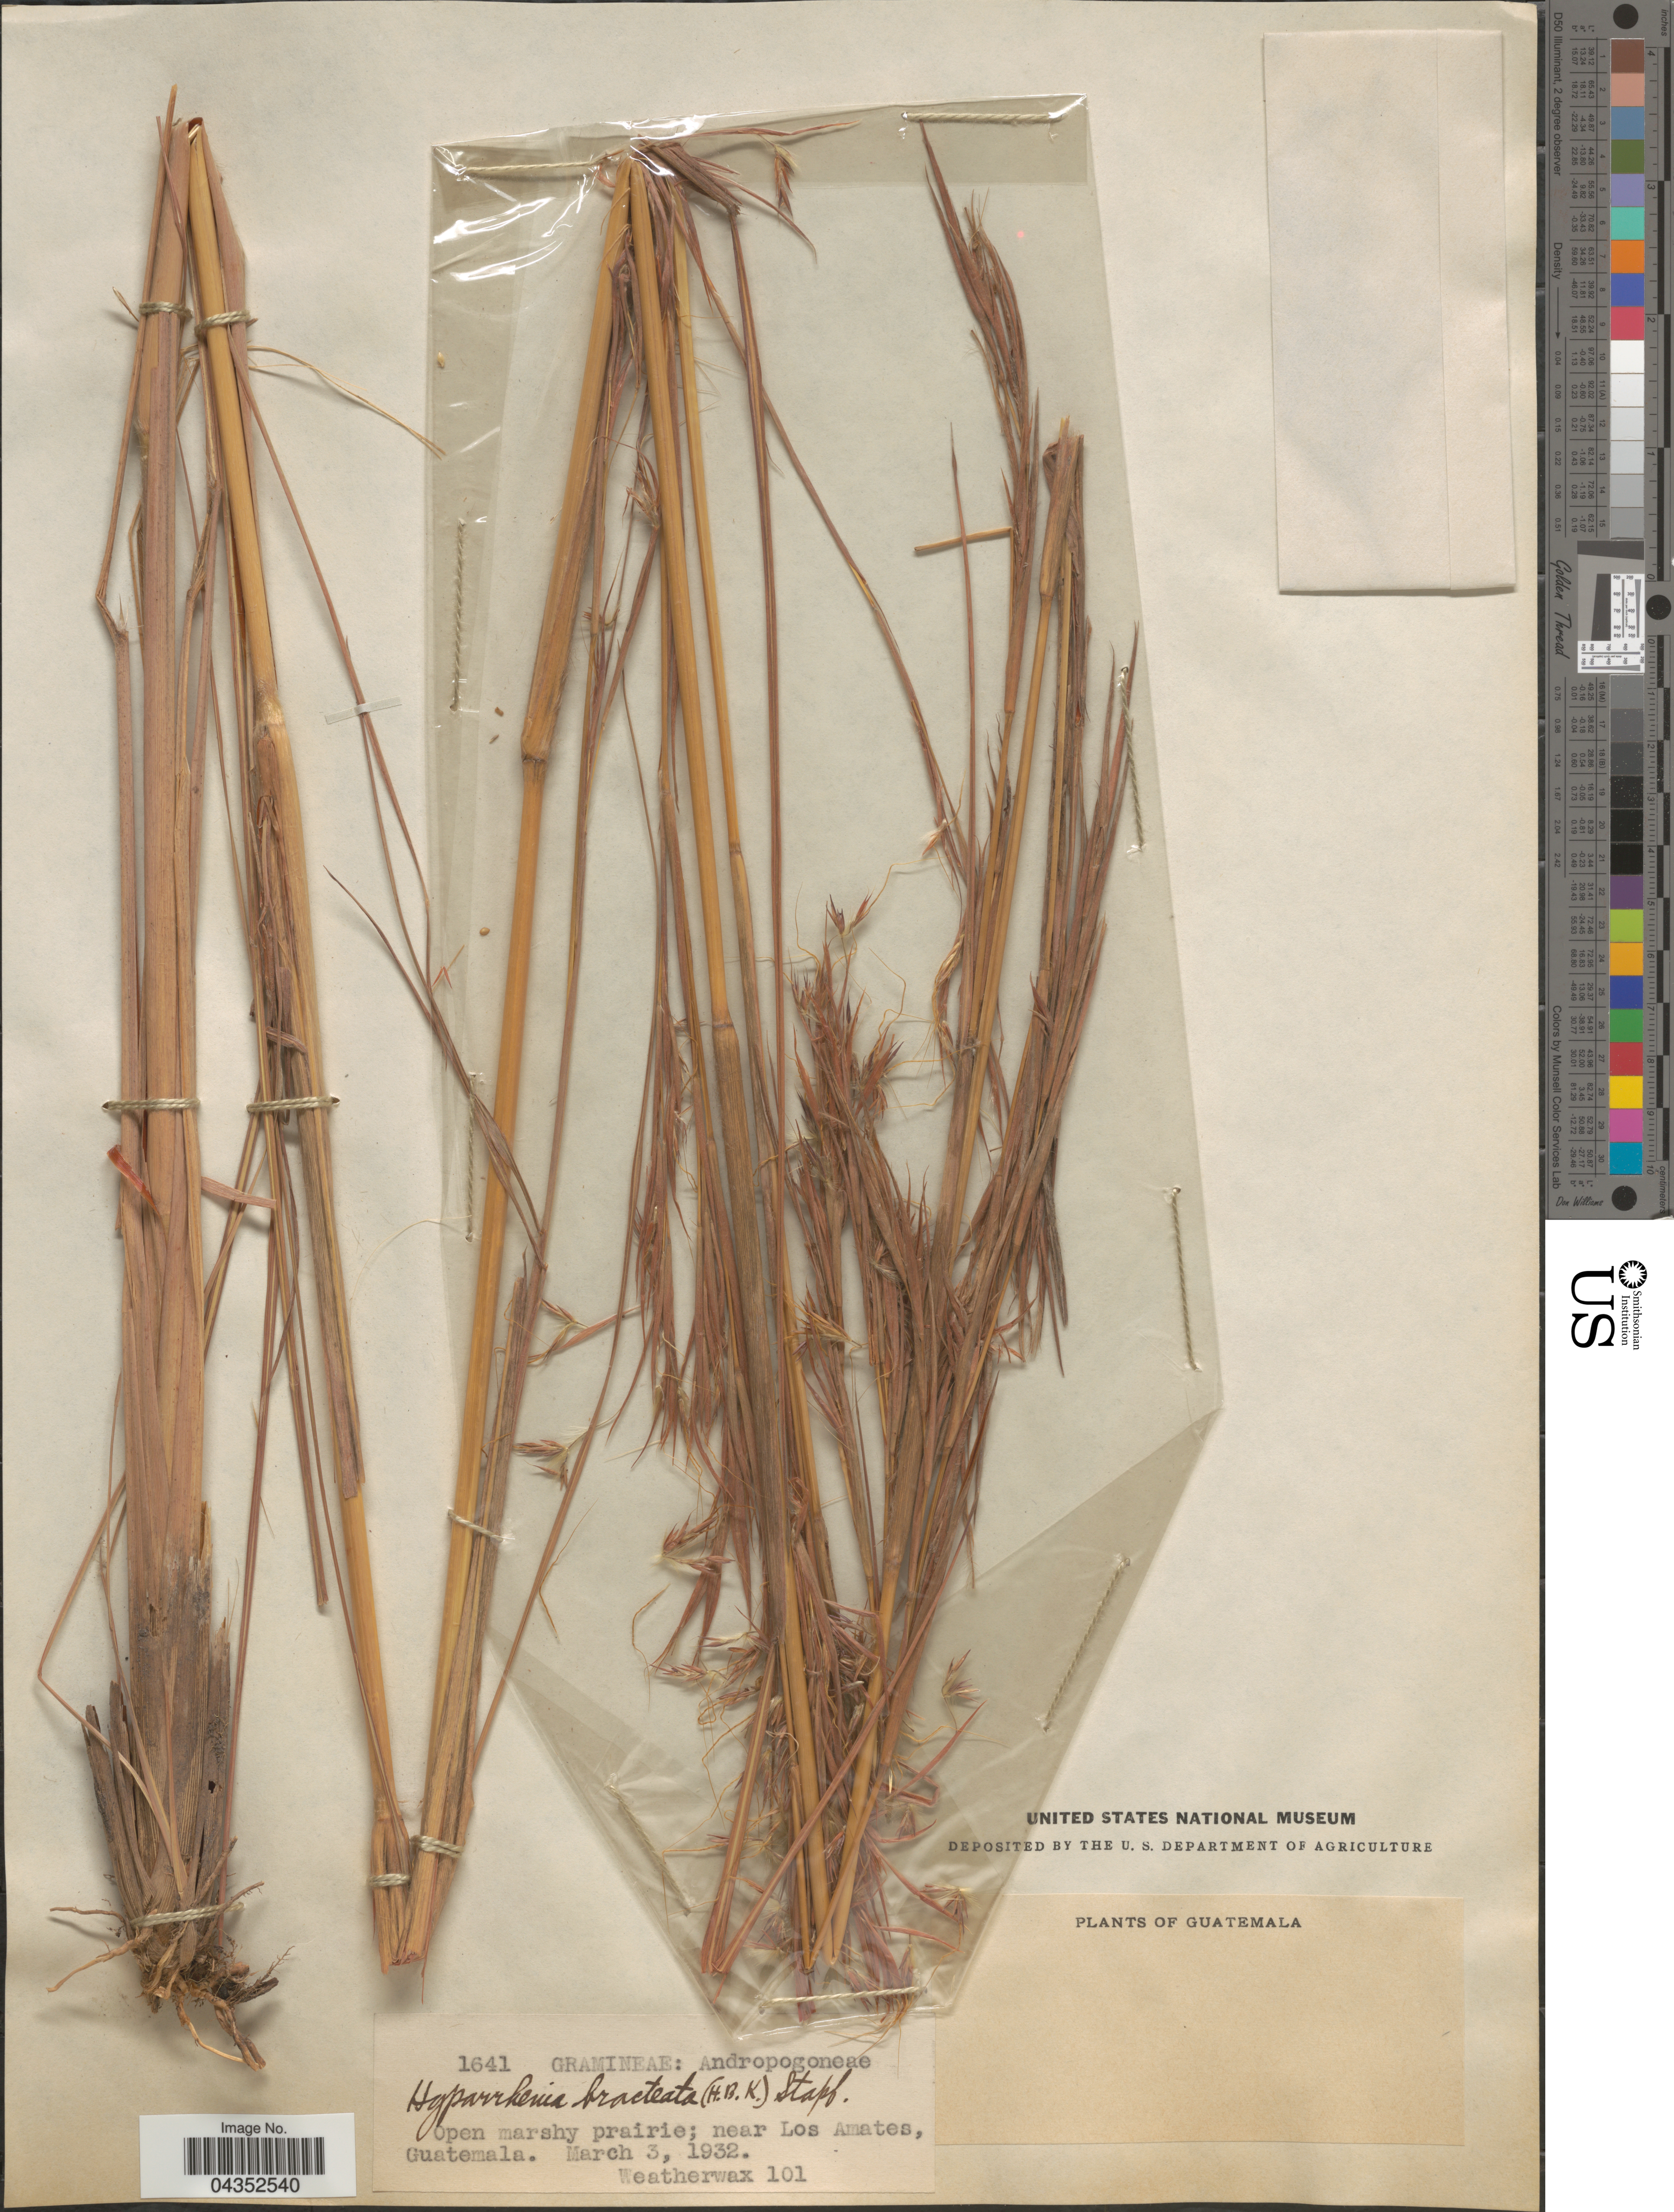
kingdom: Plantae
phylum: Tracheophyta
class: Liliopsida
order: Poales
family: Poaceae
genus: Hyparrhenia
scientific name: Hyparrhenia bracteata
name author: (Humb. & Bonpl.) Stapf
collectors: -. Weatherwax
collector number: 101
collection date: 1932-03-03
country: Guatemala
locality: Open marshy prairie; near Los Amates.